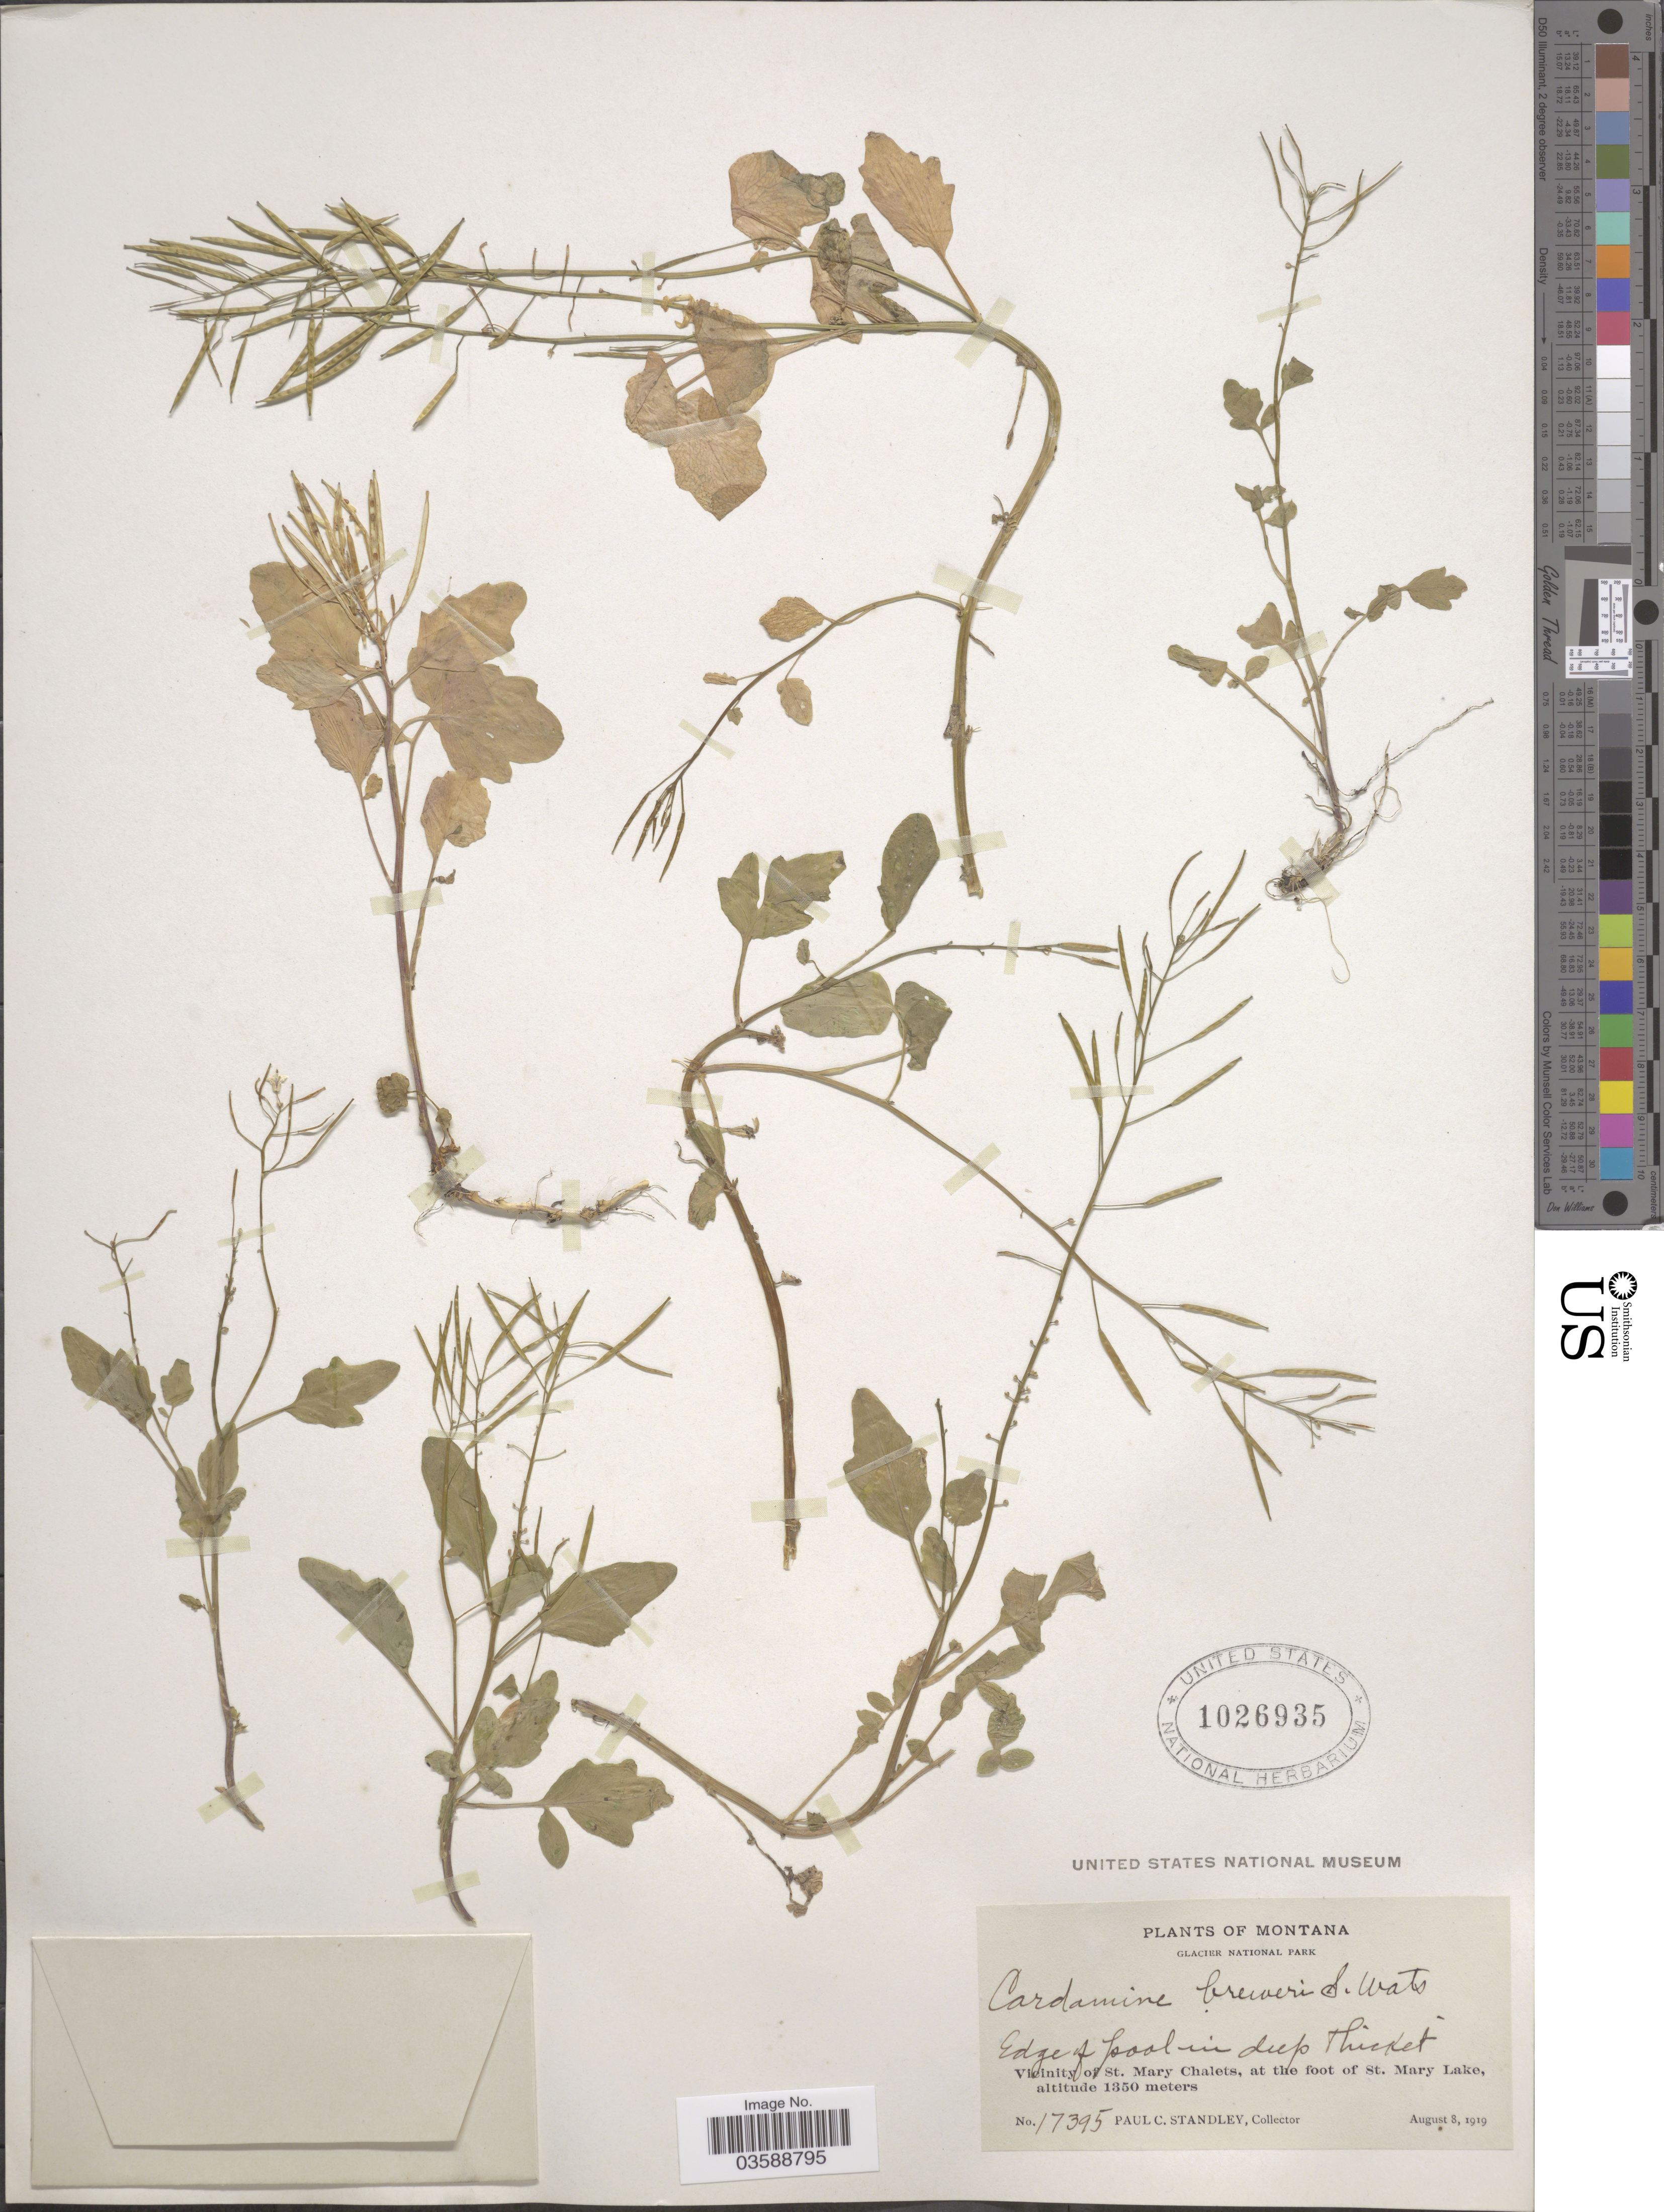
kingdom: Plantae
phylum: Tracheophyta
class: Magnoliopsida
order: Brassicales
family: Brassicaceae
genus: Cardamine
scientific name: Cardamine breweri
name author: S. Watson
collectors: P. C. Standley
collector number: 17395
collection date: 1919-08-08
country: United States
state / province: Montana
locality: Glacier National Park. Edge of pool. Vicinity of St. Mary Chalets, at the foot of St. Mary Lake.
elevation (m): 1350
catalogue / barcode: US 1026935